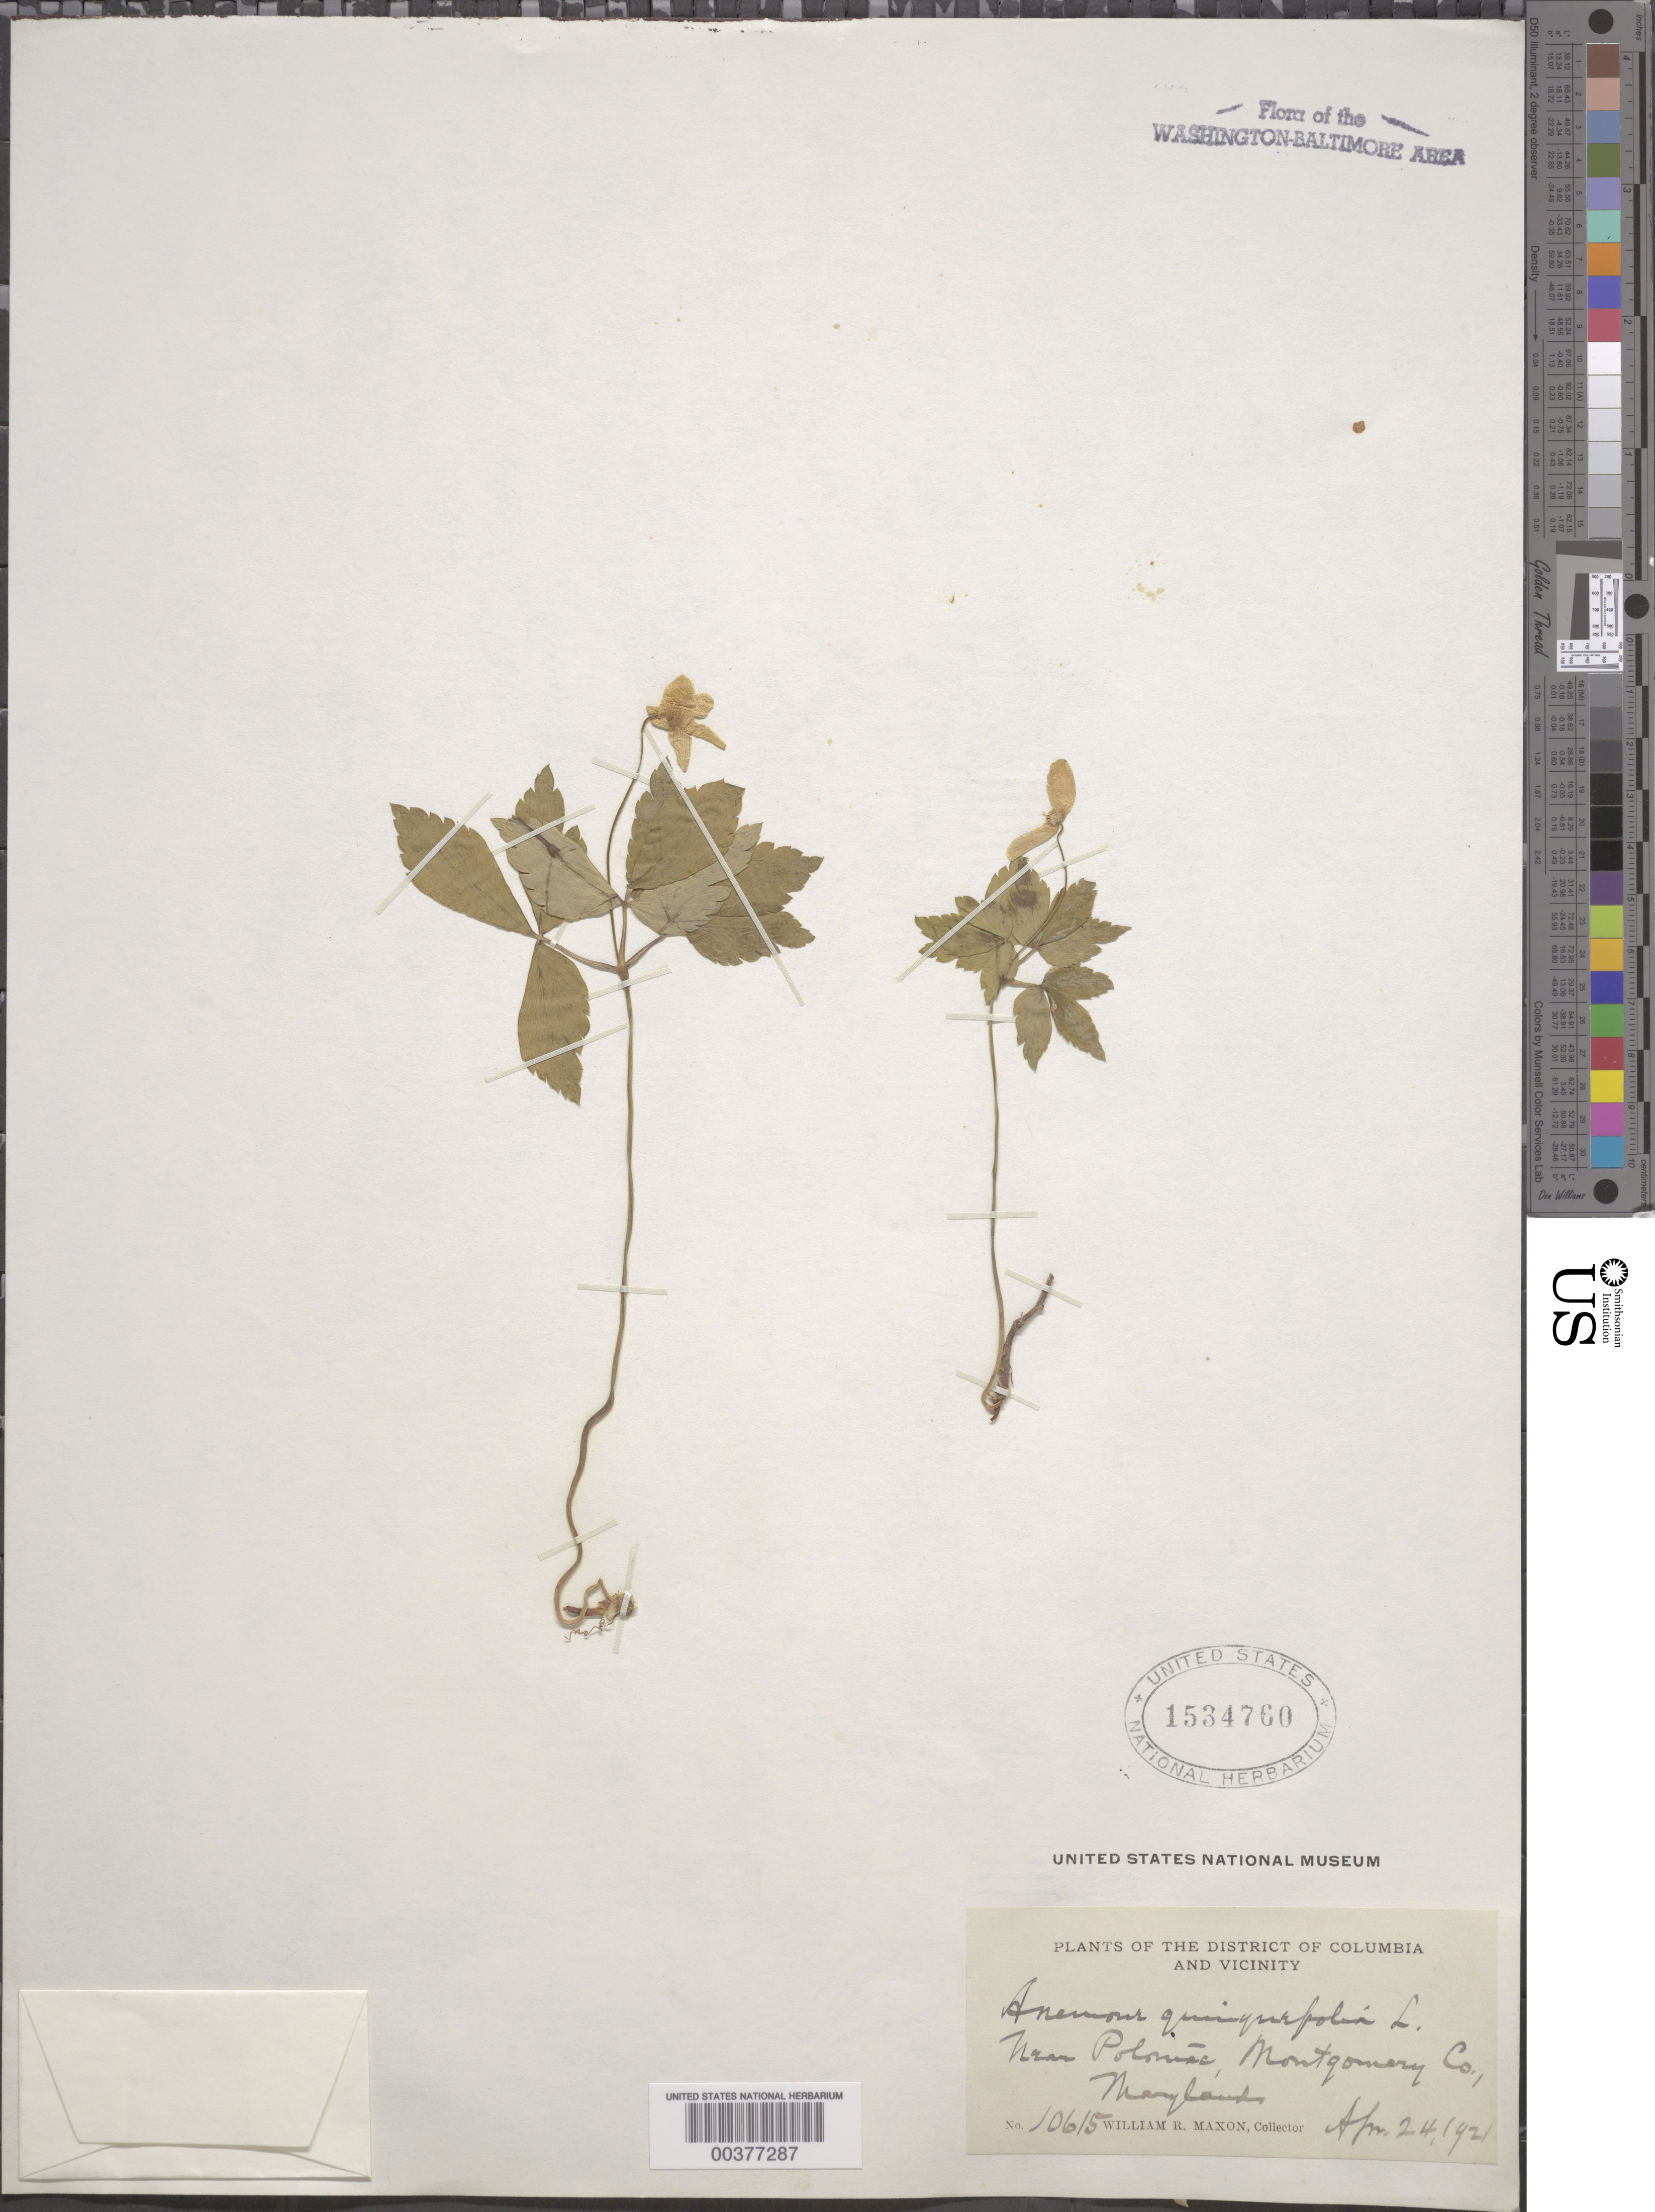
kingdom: Plantae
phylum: Tracheophyta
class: Magnoliopsida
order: Ranunculales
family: Ranunculaceae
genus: Anemone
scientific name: Anemone quinquefolia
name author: L.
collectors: W. R. Maxon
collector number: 10615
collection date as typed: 24 Apr 1921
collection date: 1921-04-24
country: United States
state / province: Maryland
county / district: Montgomery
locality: Near the Potomac C. & O. Canal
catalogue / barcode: US 1534760